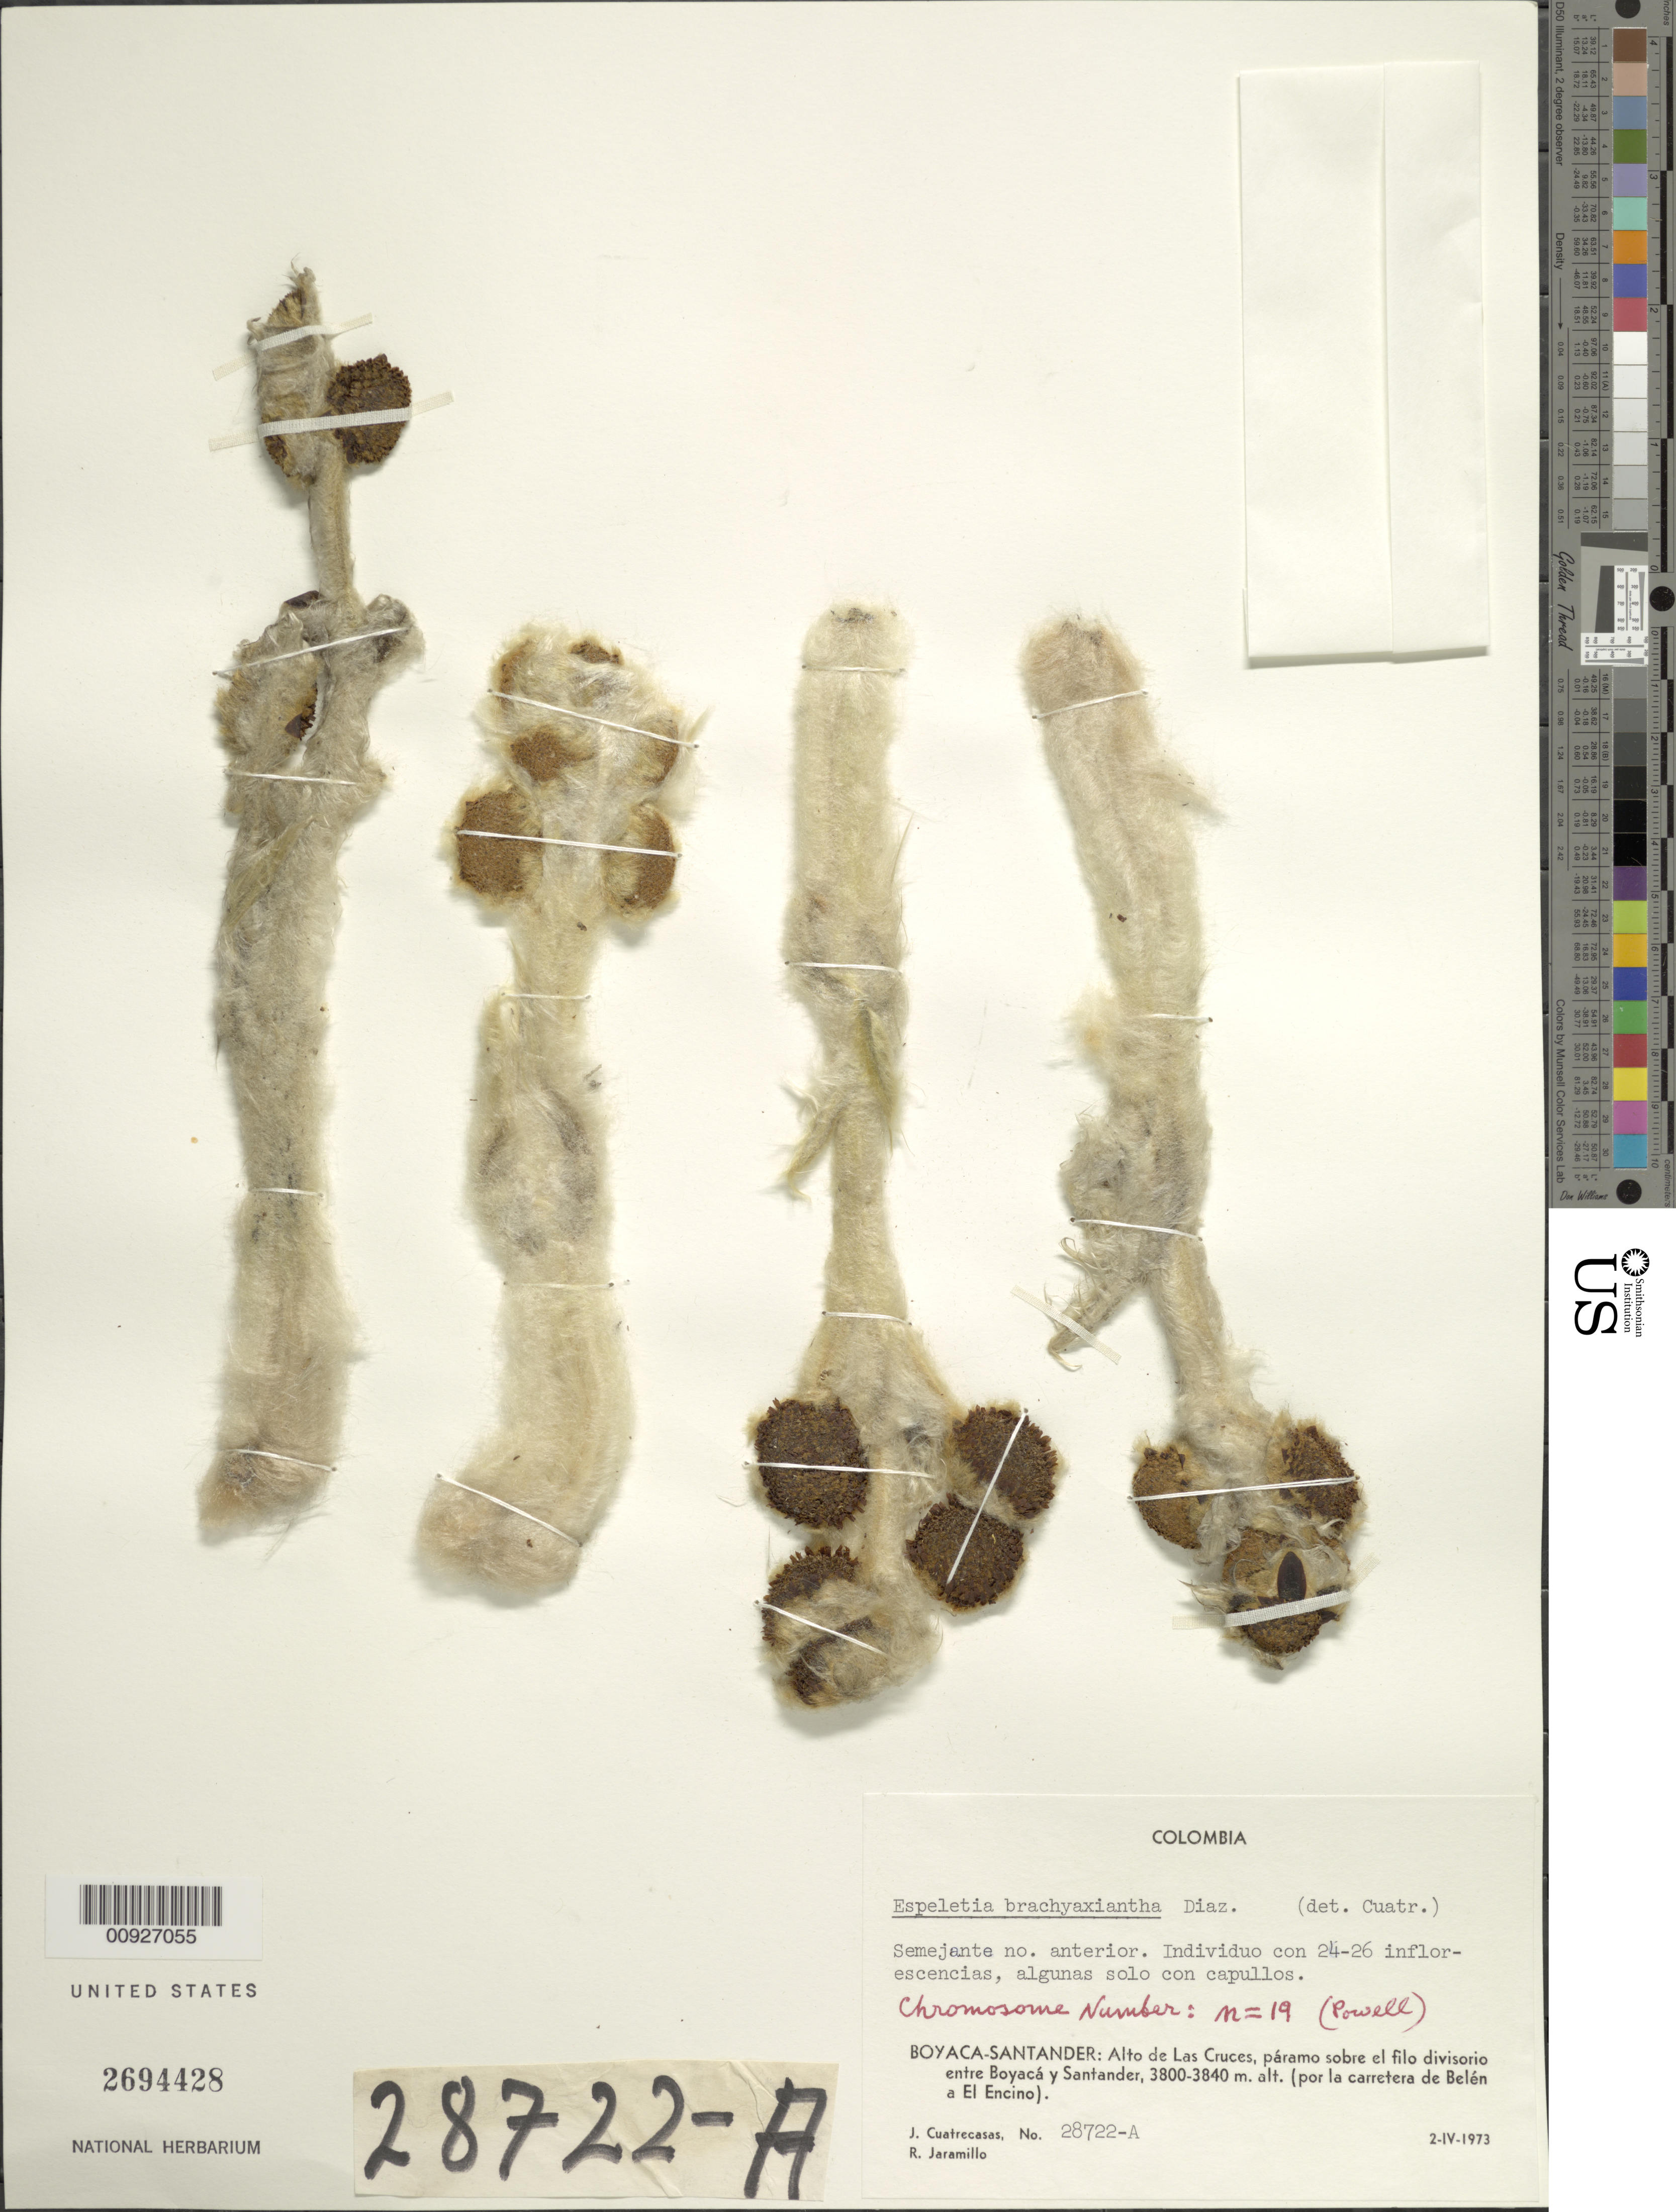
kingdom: Plantae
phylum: Tracheophyta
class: Magnoliopsida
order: Asterales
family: Asteraceae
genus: Espeletia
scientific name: Espeletia brachyaxiantha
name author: S. Díaz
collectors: J. Cuatrecasas & R. Jaramillo M.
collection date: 1973-04-02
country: Colombia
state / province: Boyacá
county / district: Santander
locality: Alto de Las Cruces, páramo sobre el filo divisorio entre Boyacá y Santander, (por la carretera de Belén a El Encino).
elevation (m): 3800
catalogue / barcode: US 2694428